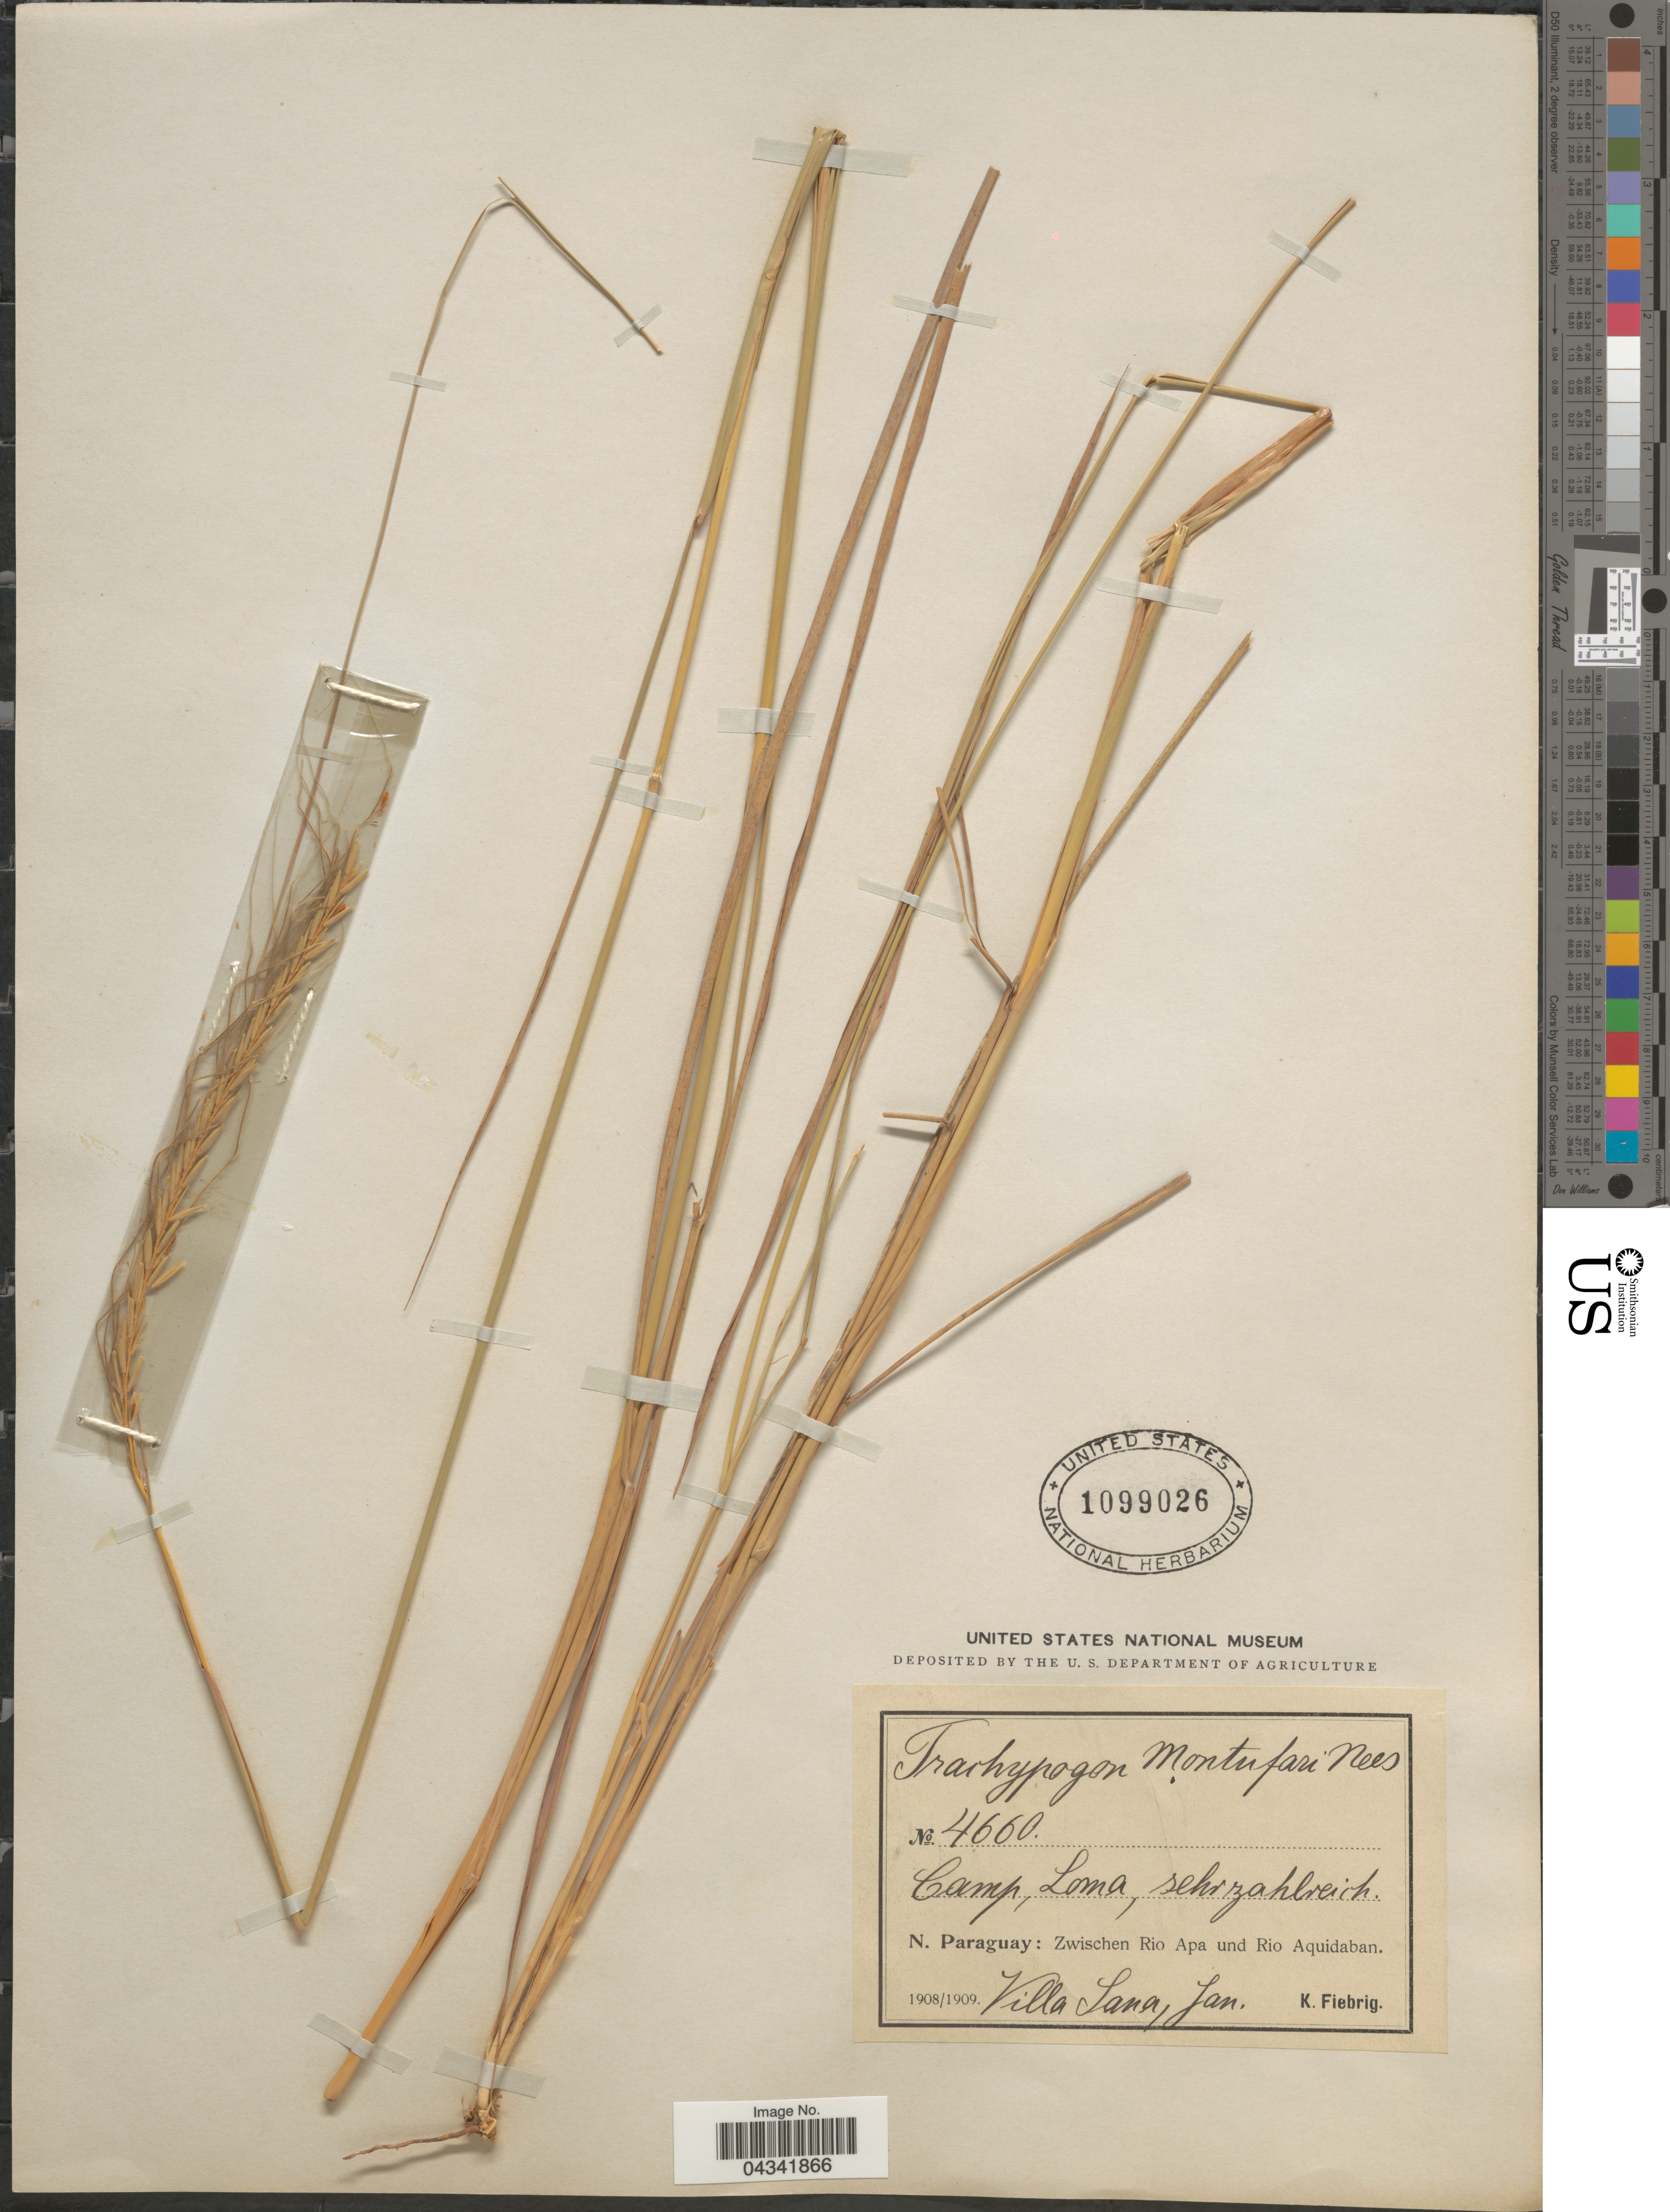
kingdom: Plantae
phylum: Tracheophyta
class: Liliopsida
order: Poales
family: Poaceae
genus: Trachypogon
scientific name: Trachypogon spicatus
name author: (L. f.) Kuntze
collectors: K. Fiebrig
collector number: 4660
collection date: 1908-01/1909-01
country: Paraguay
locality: Camp, Loma, sehr zahlreich. N. Paraguay: Zwischen Rio Apa und Rio Aquidaban. Villa Sana.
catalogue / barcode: US 1099026